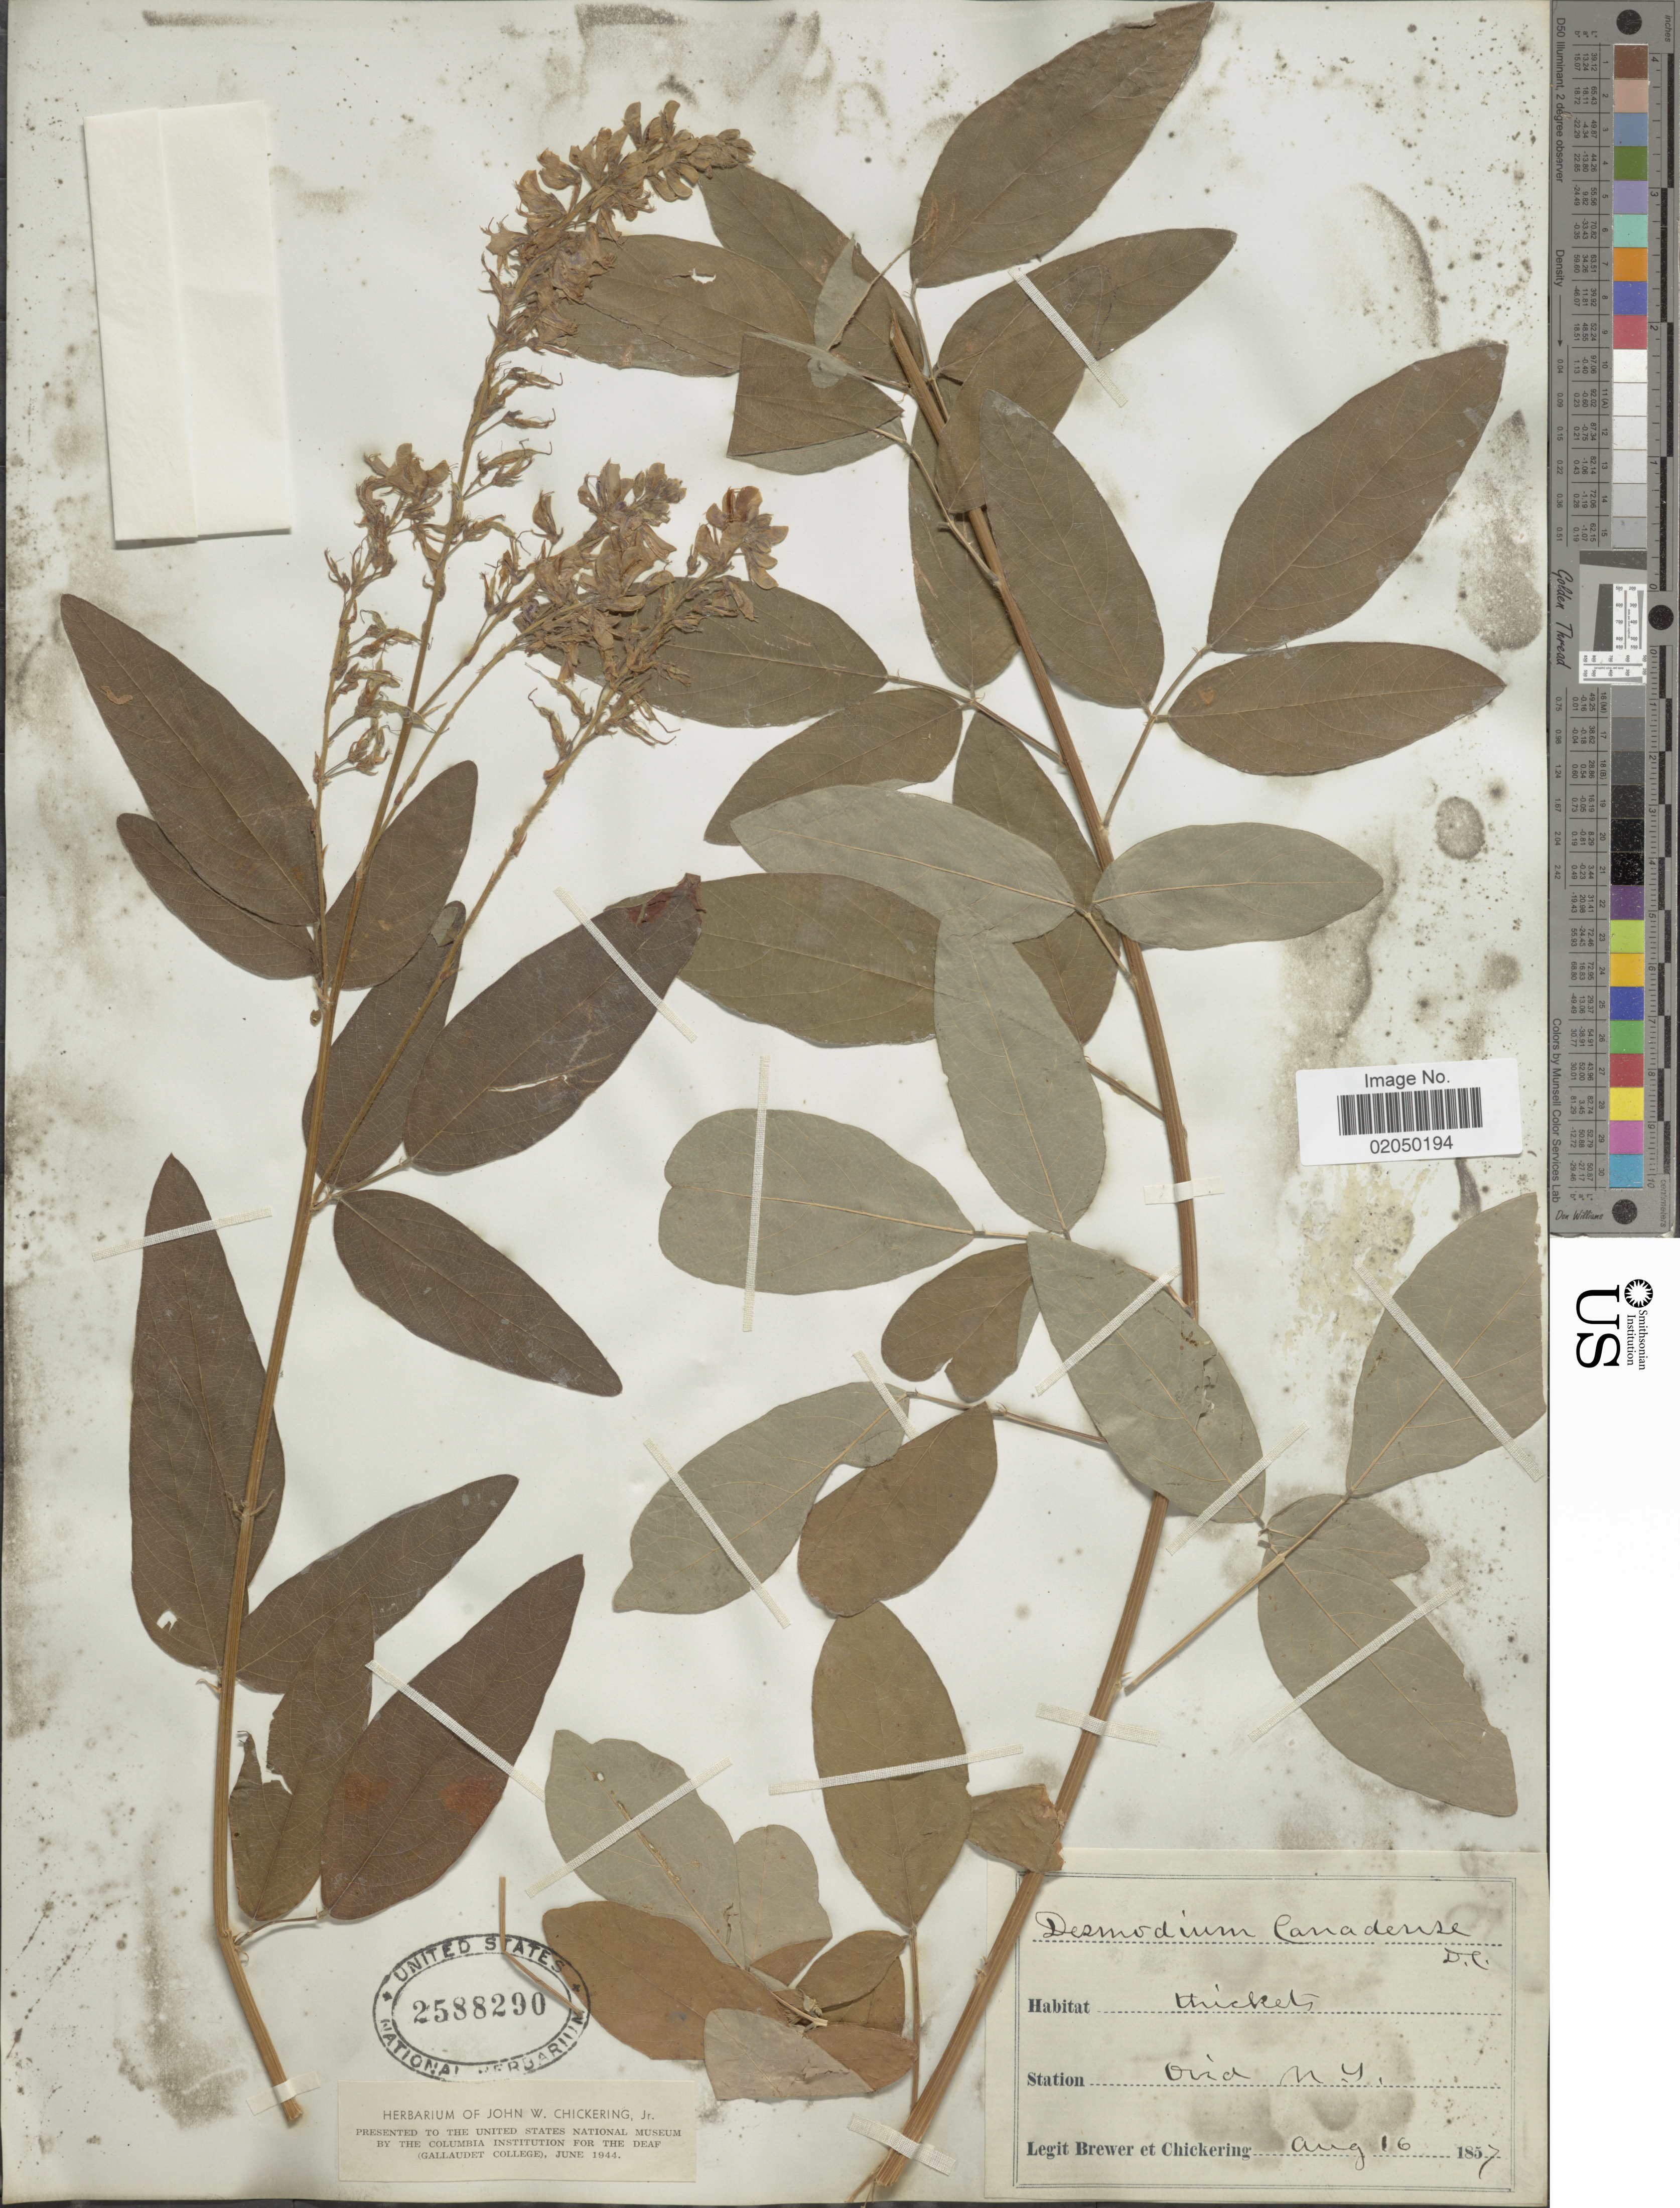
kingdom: Plantae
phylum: Tracheophyta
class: Magnoliopsida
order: Fabales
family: Fabaceae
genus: Desmodium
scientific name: Desmodium canadense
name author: (L.) DC.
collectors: -. Brewer & -. Chickering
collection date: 1857-08-16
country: United States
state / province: New York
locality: Ovid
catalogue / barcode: US 2588290